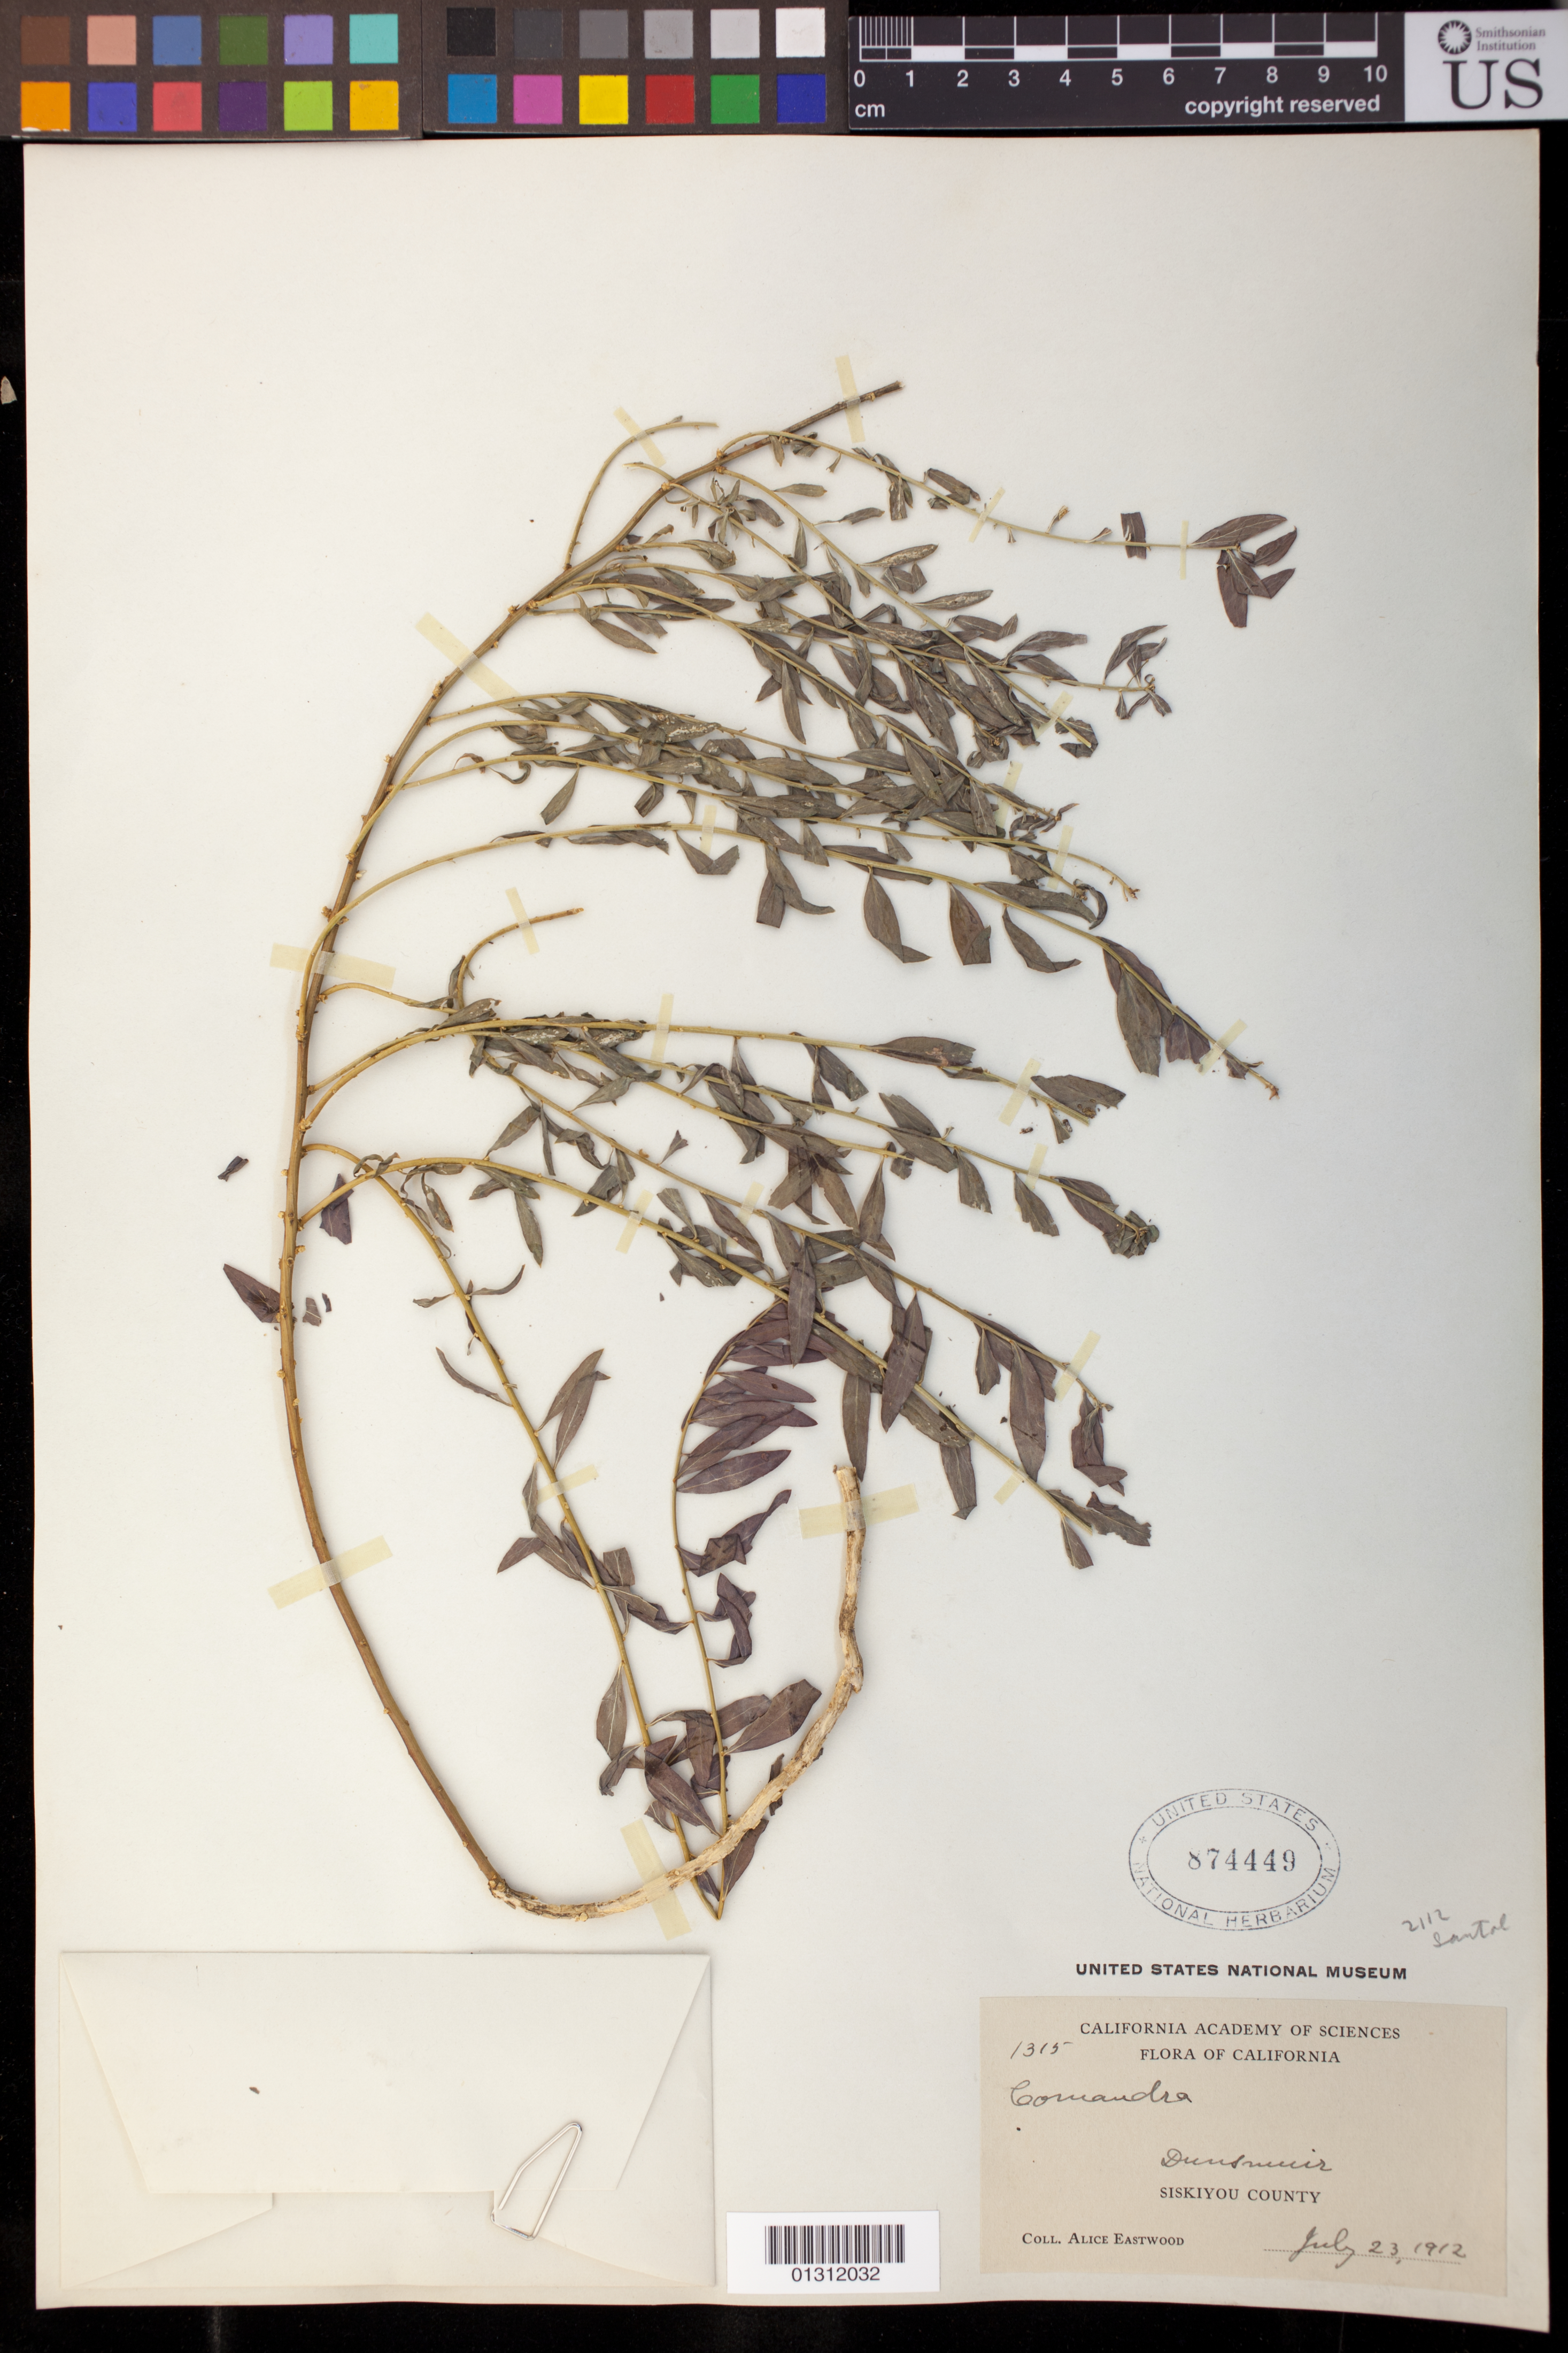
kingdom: Plantae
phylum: Tracheophyta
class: Magnoliopsida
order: Santalales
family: Comandraceae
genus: Comandra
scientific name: Comandra pallida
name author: A. DC.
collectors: A. Eastwood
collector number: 1315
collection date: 1912-07-23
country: United States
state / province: California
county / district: Siskiyou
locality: Dunsmuir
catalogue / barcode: US 874449